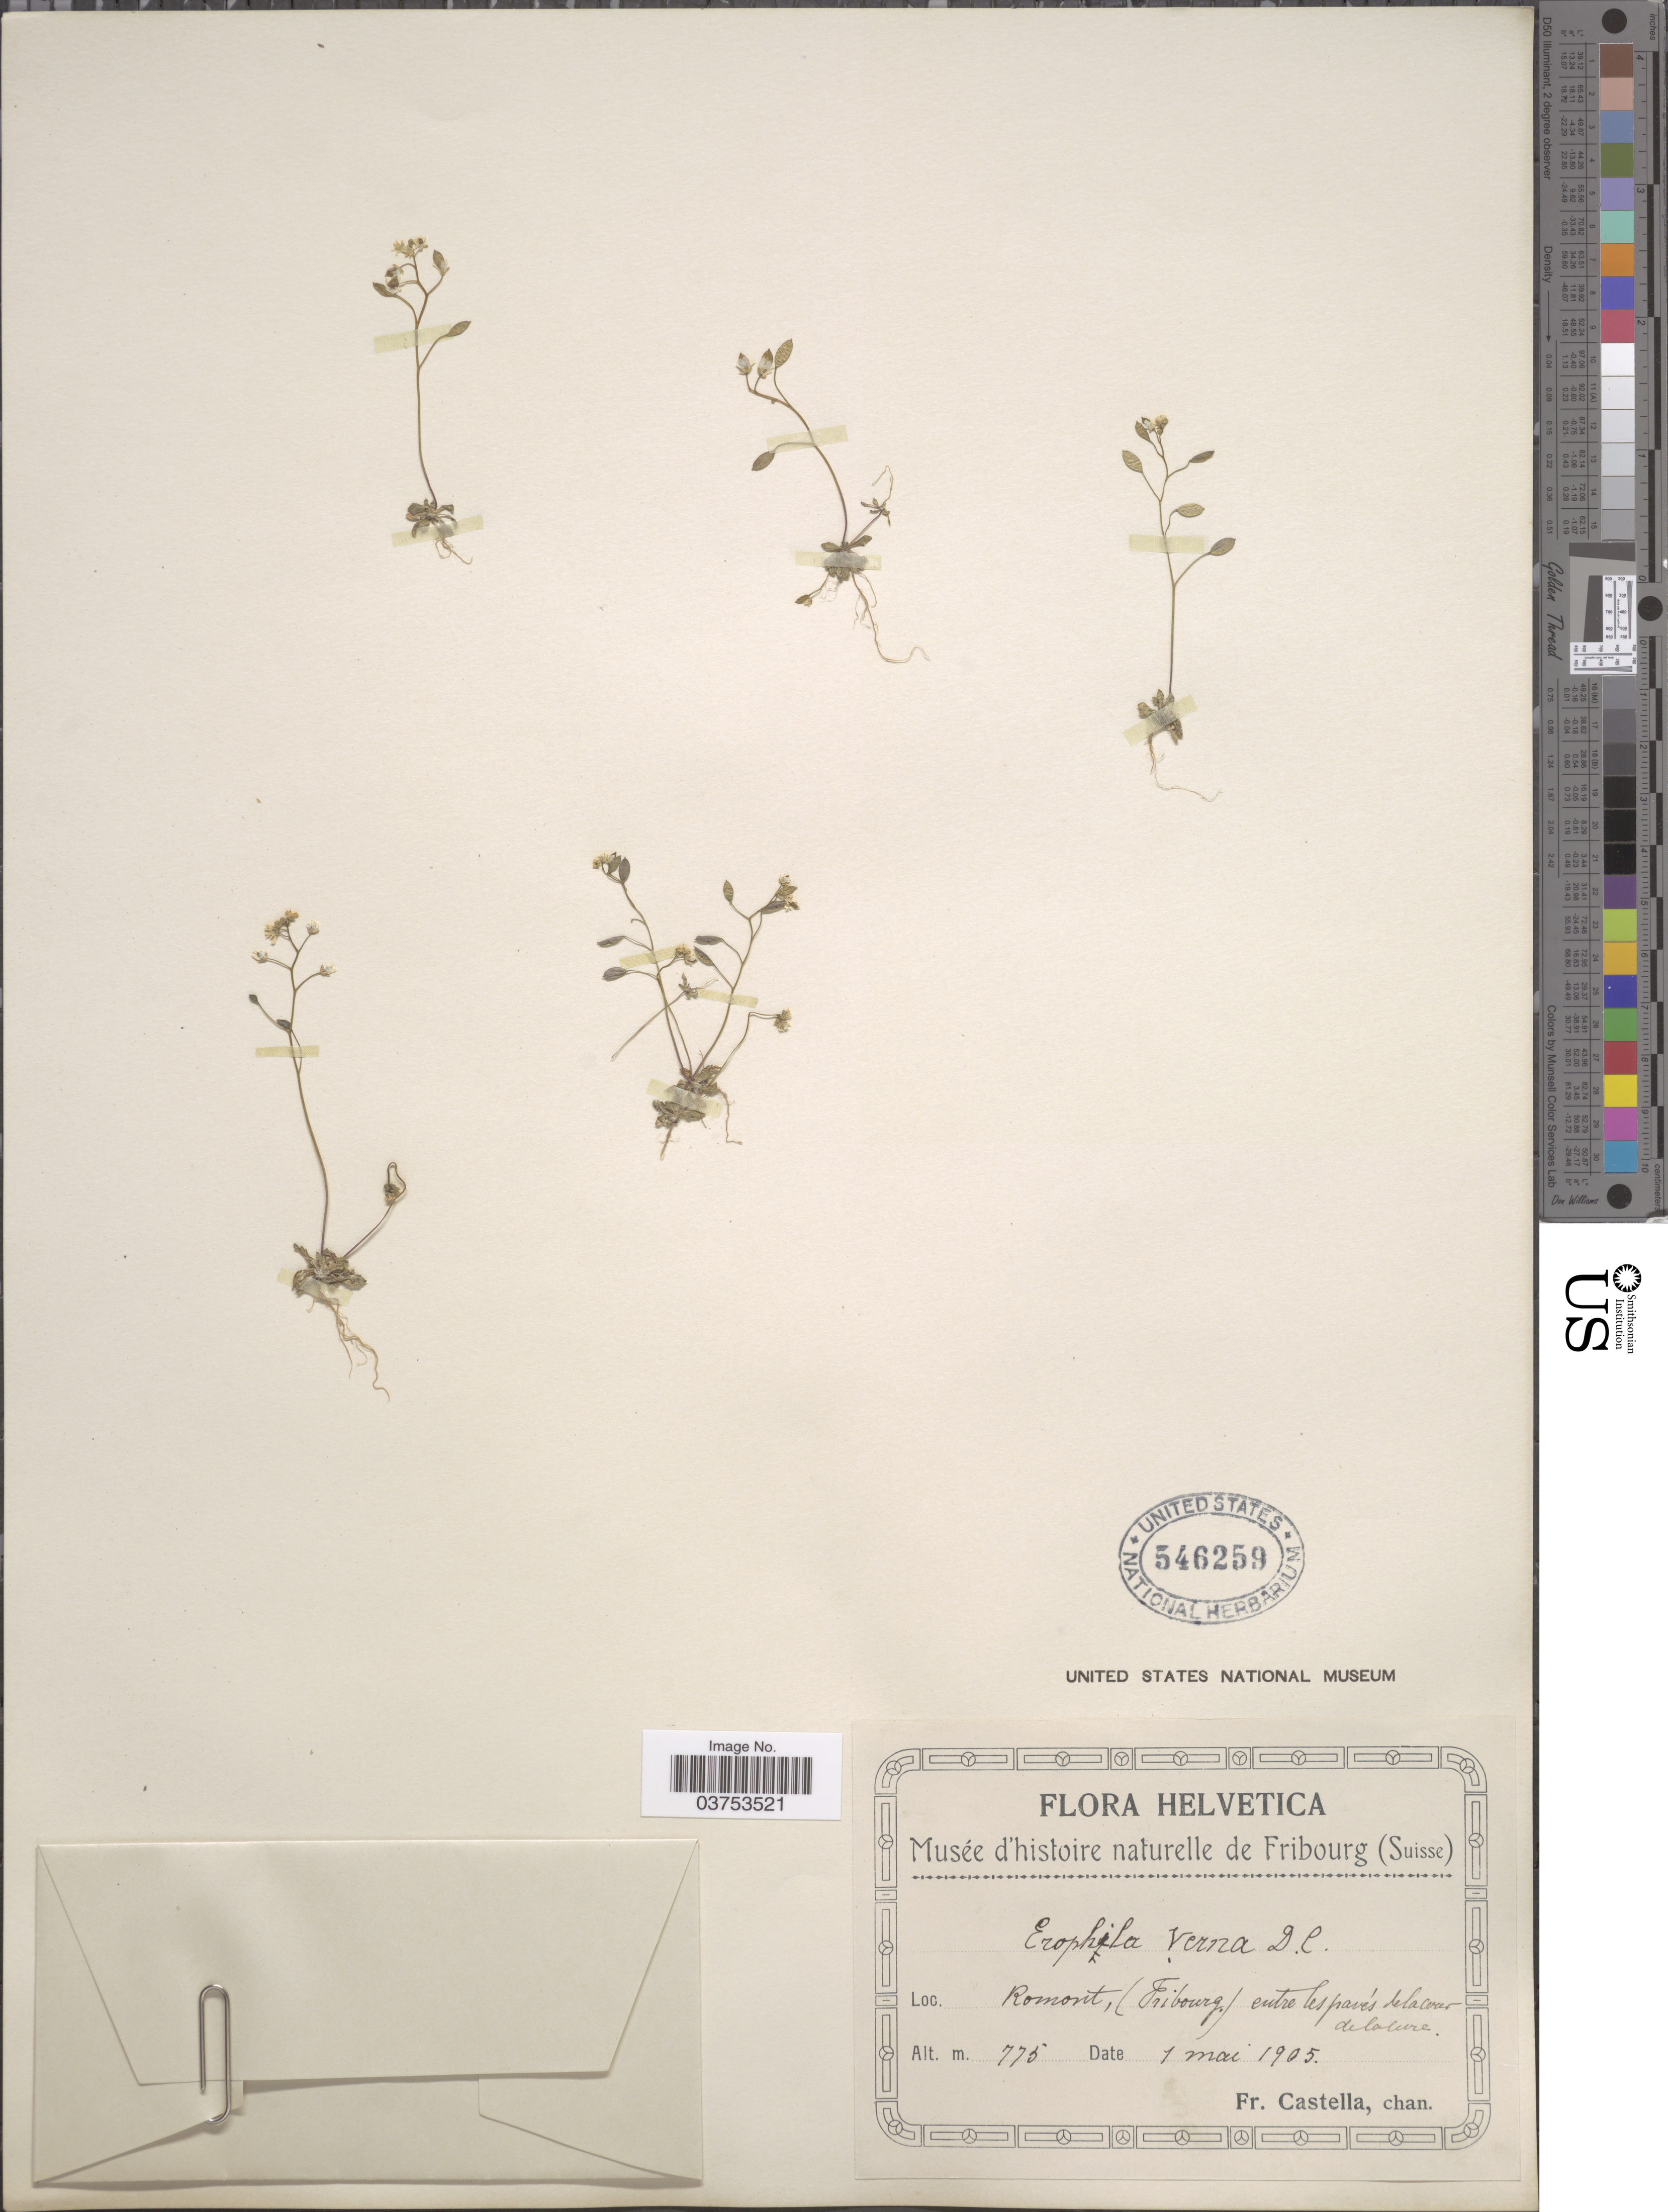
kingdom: Plantae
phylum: Tracheophyta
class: Magnoliopsida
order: Brassicales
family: Brassicaceae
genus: Draba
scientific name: Draba sp.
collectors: Fr. Castella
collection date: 1905-05-01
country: Switzerland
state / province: Fribourg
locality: Helvetica. Romont, (Fribourg) entre les pavés de la Crêt de la Cure.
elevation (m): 775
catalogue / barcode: US 546259